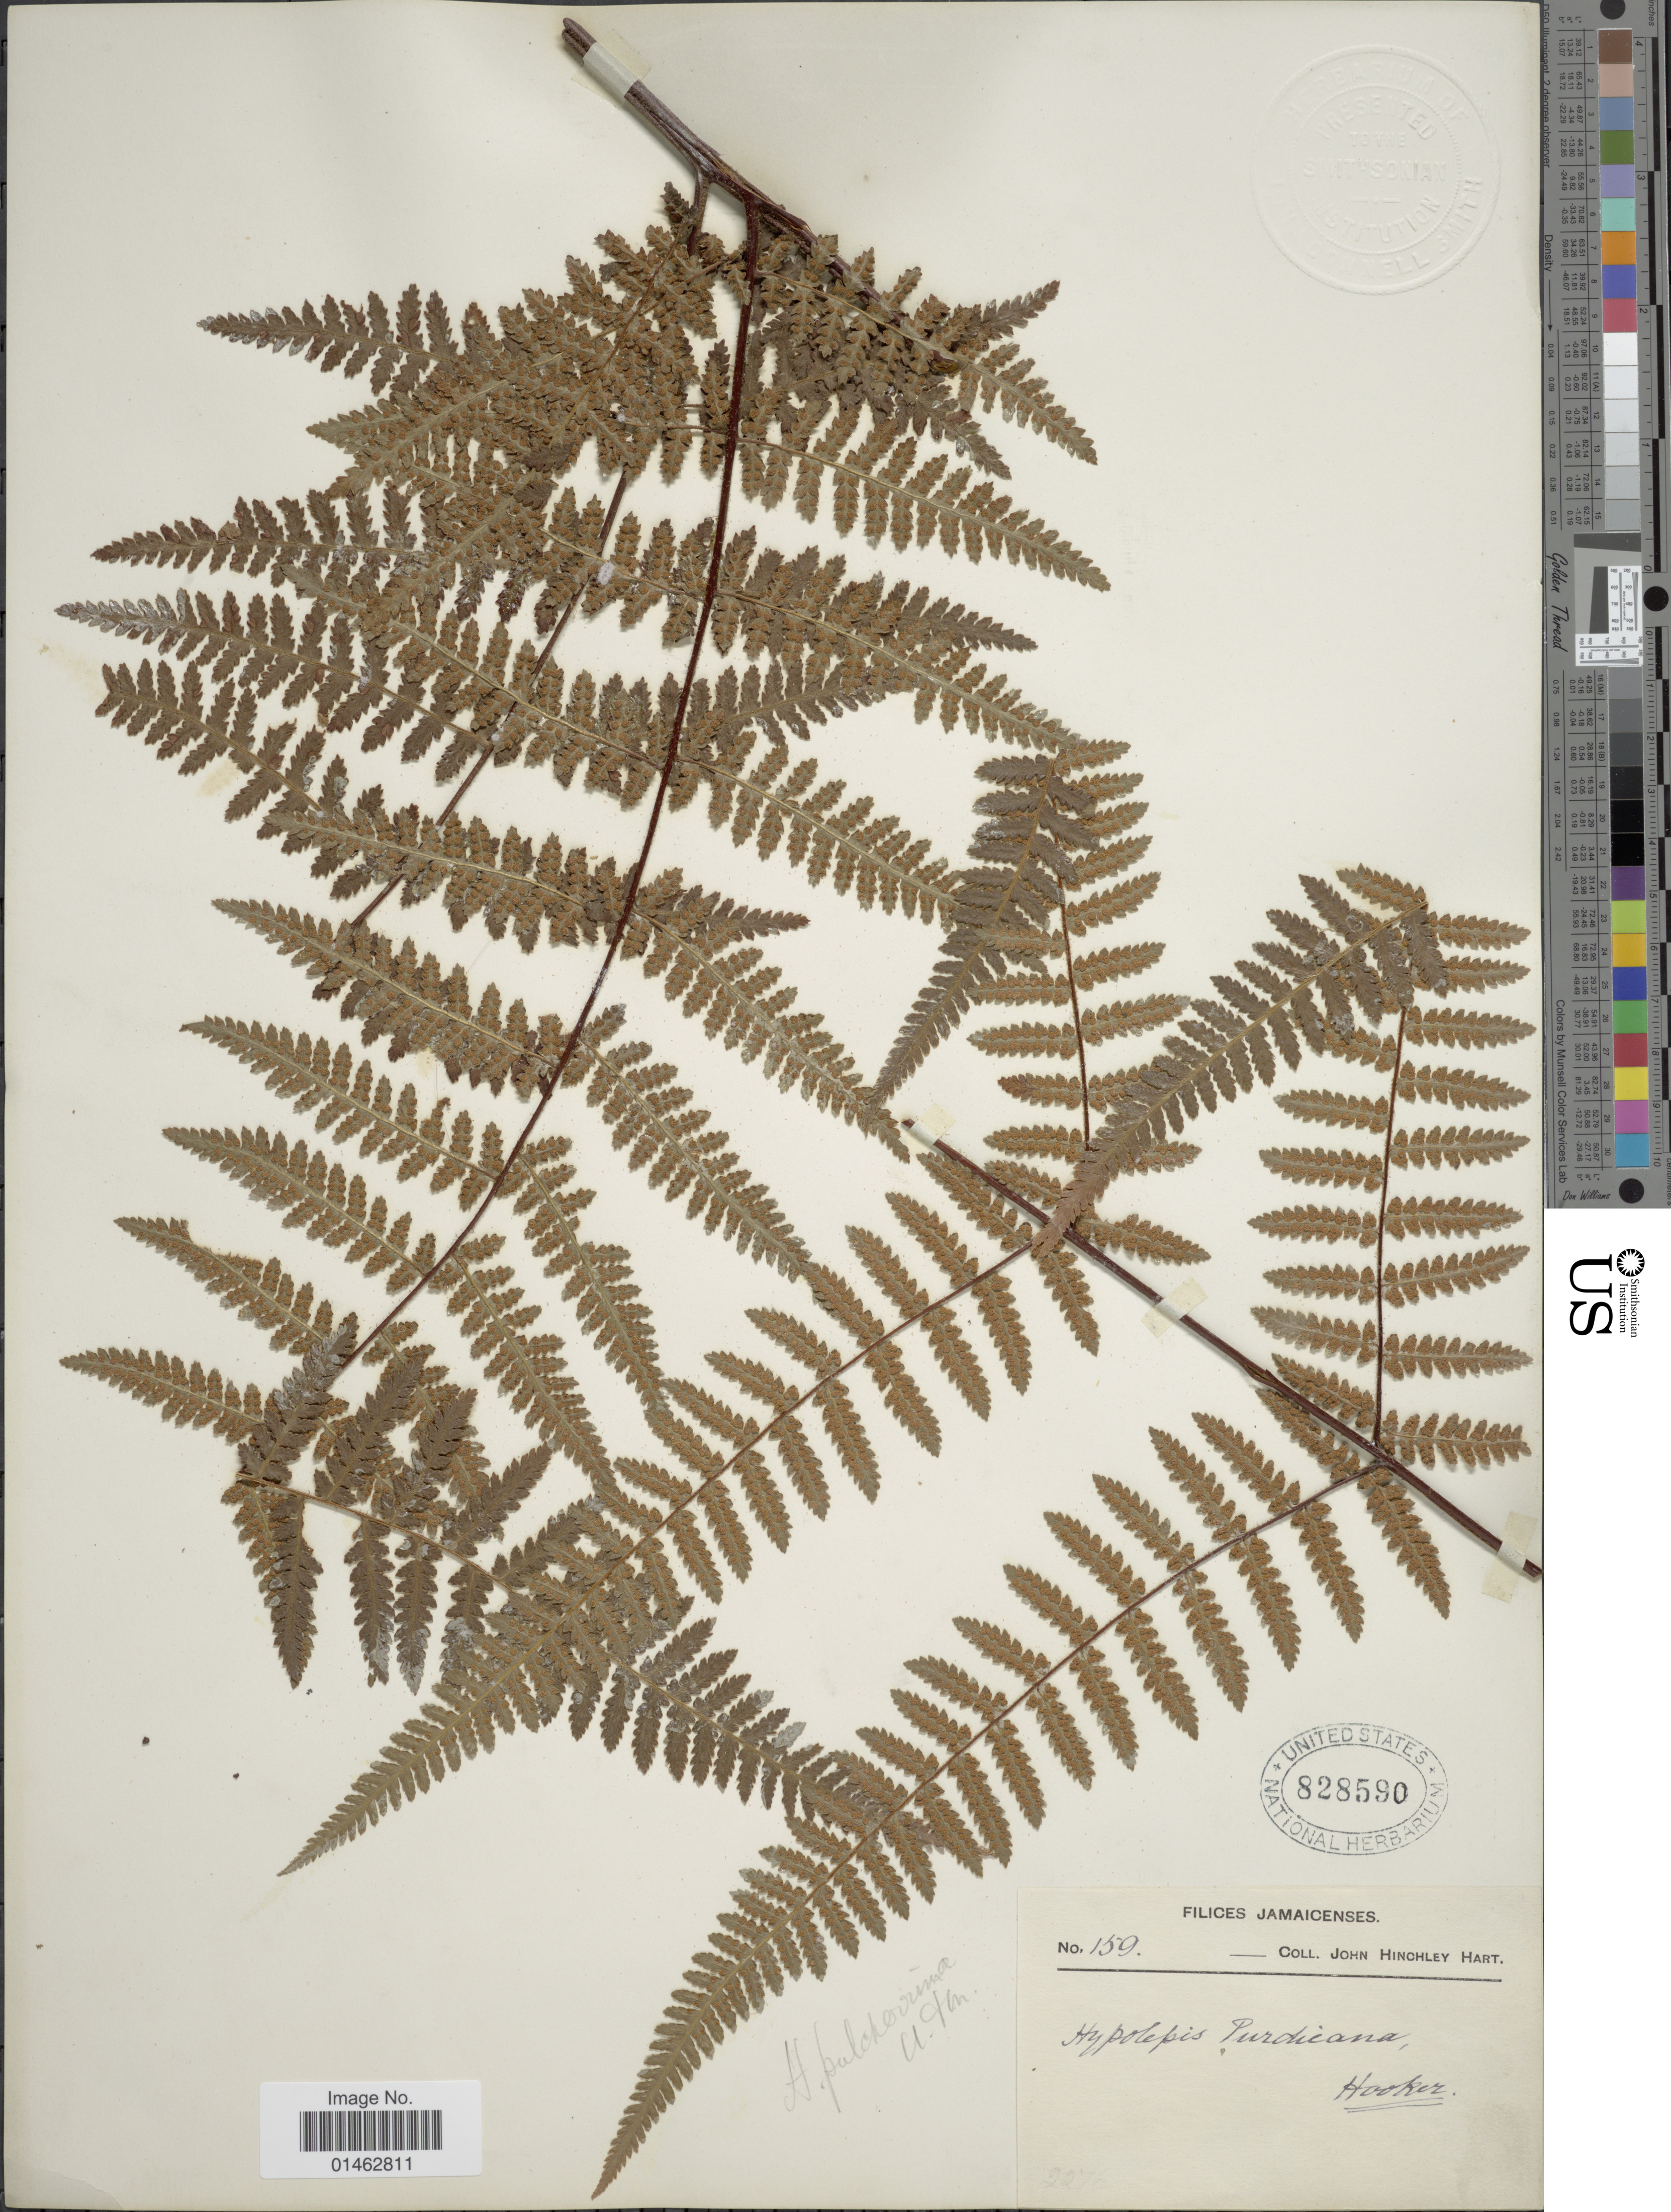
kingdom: Plantae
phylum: Tracheophyta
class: Polypodiopsida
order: Polypodiales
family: Dennstaedtiaceae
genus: Hypolepis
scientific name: Hypolepis pulcherrima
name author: Underw. & Maxon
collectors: J. H. Hart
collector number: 159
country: Jamaica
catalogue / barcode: US 828590